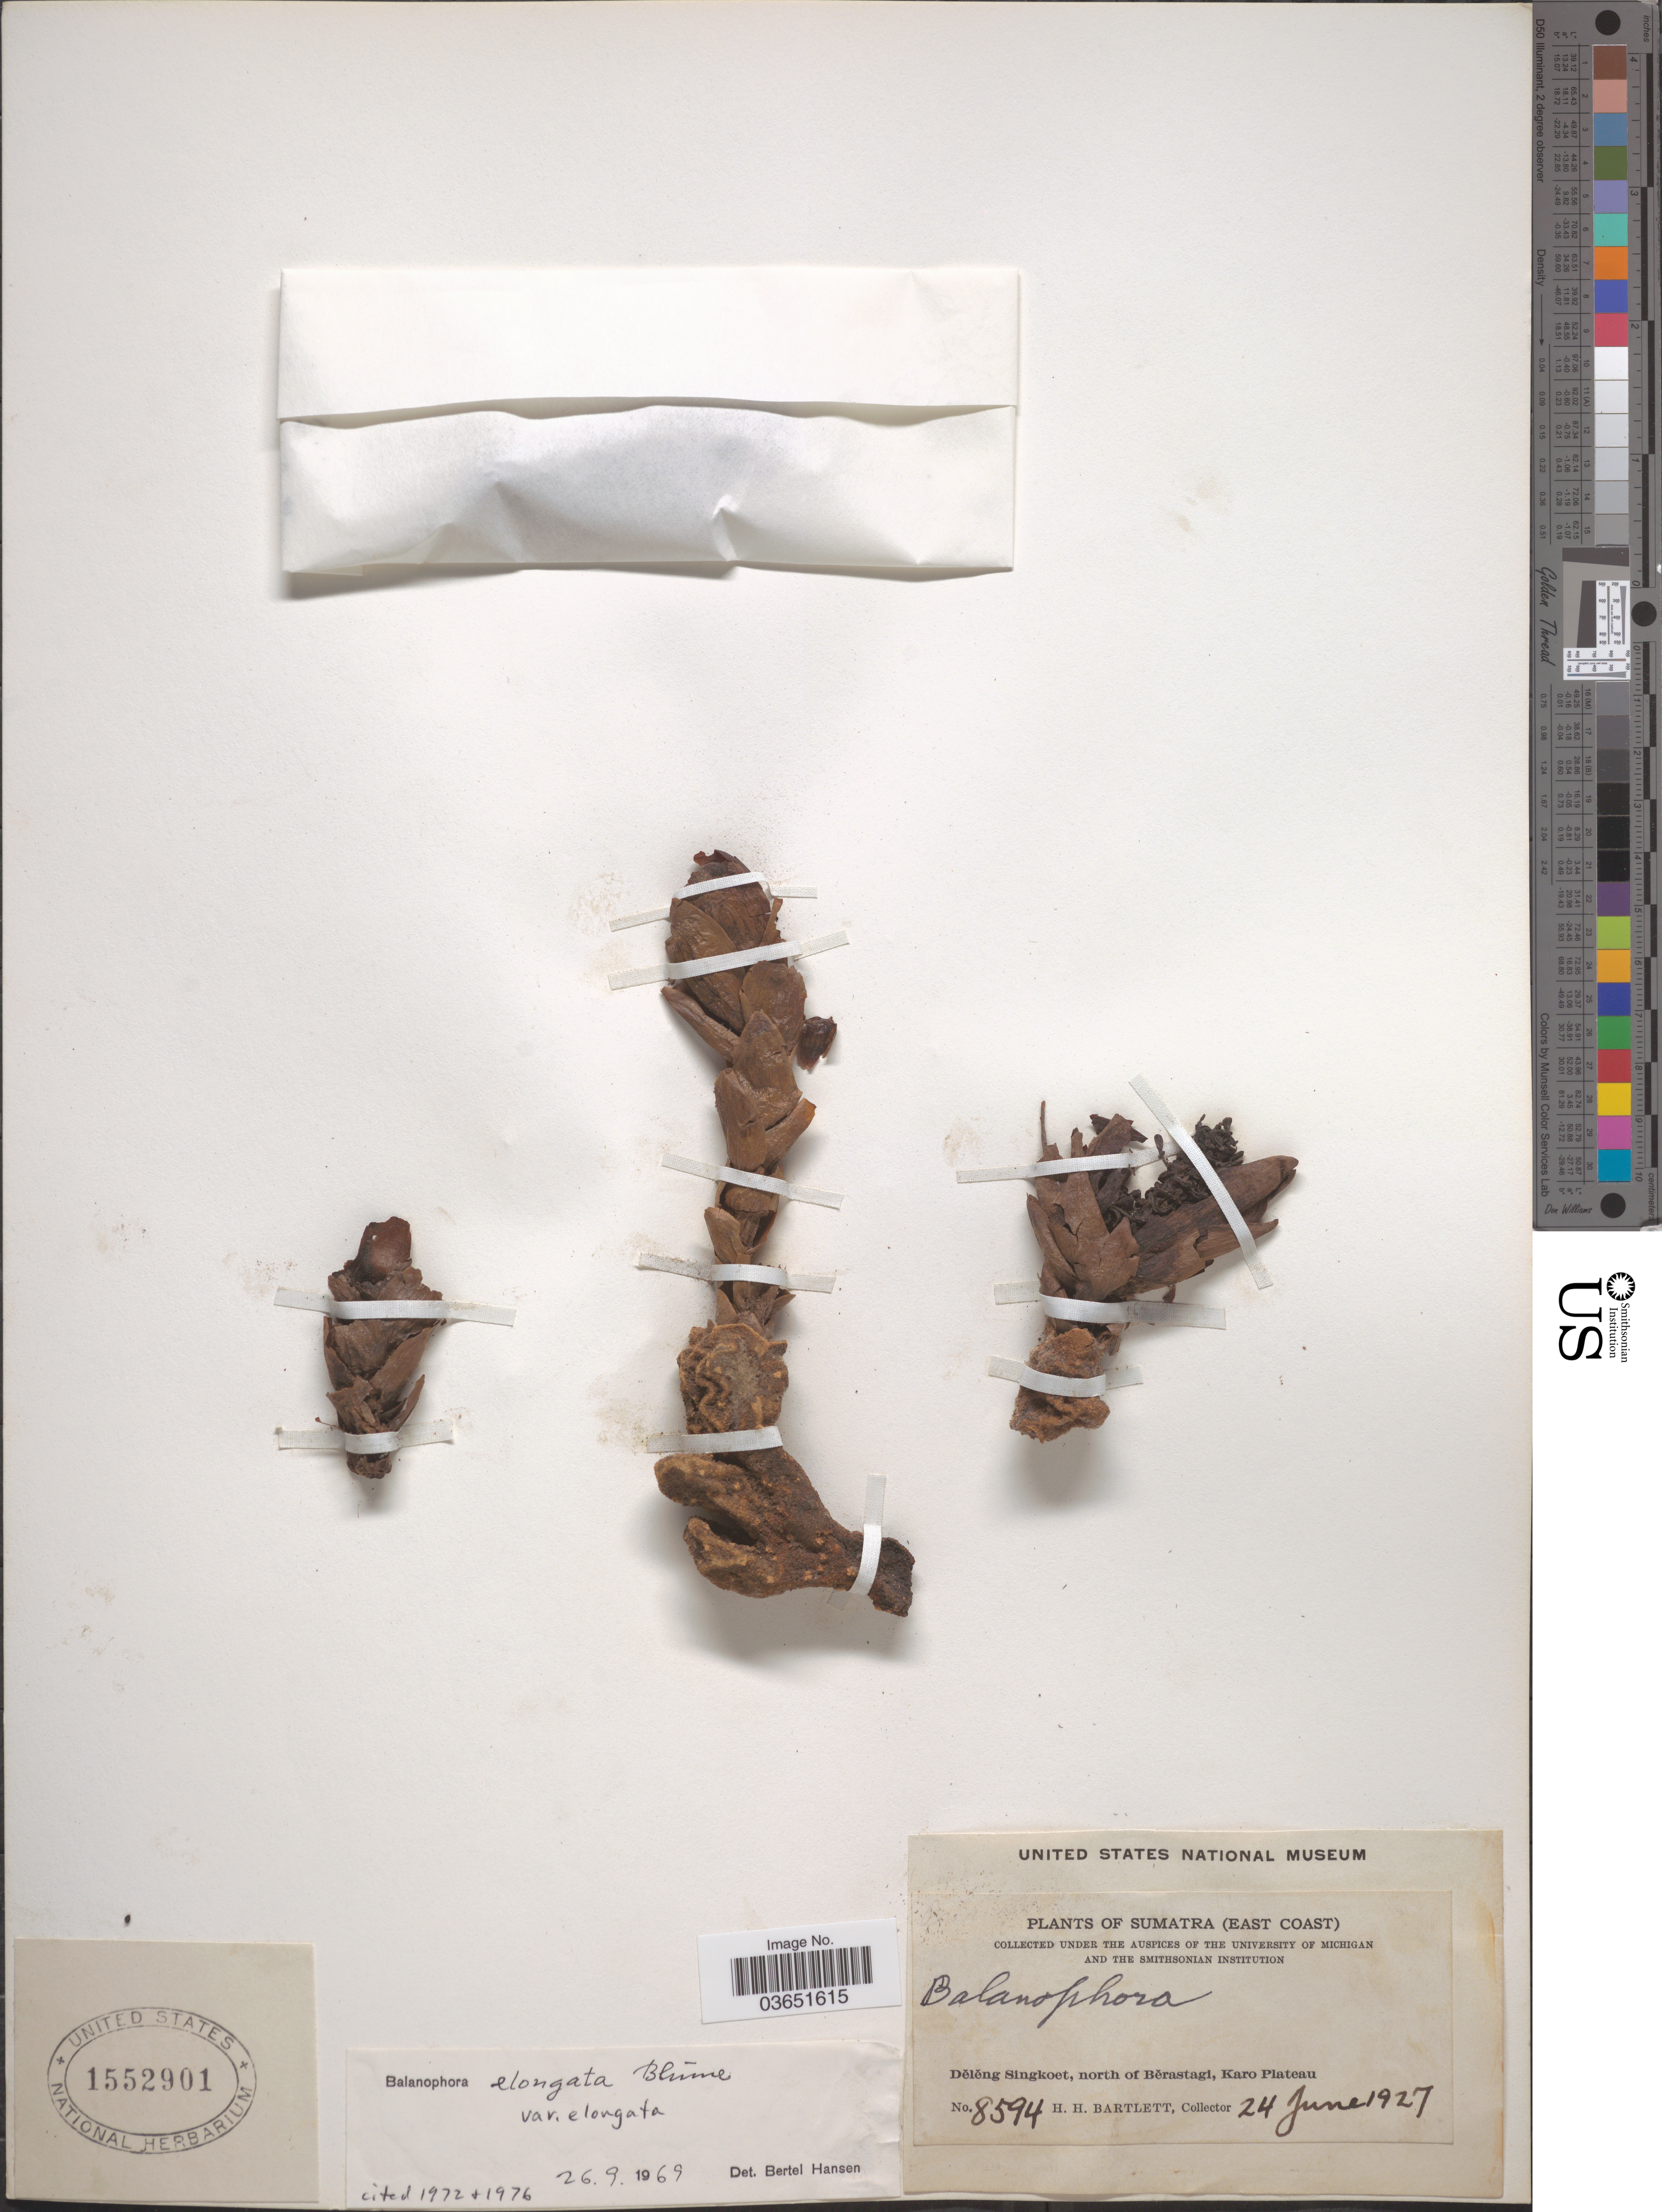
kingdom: Plantae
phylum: Tracheophyta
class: Magnoliopsida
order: Santalales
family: Balanophoraceae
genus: Balanophora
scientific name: Balanophora elongata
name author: Blume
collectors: H. H. Bartlett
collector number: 8594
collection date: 1927-06-24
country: Indonesia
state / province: Sumatra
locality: (East Coast). Dělěng Singkoet, north of Běrastagi, Karo Plateau.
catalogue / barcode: US 1552901